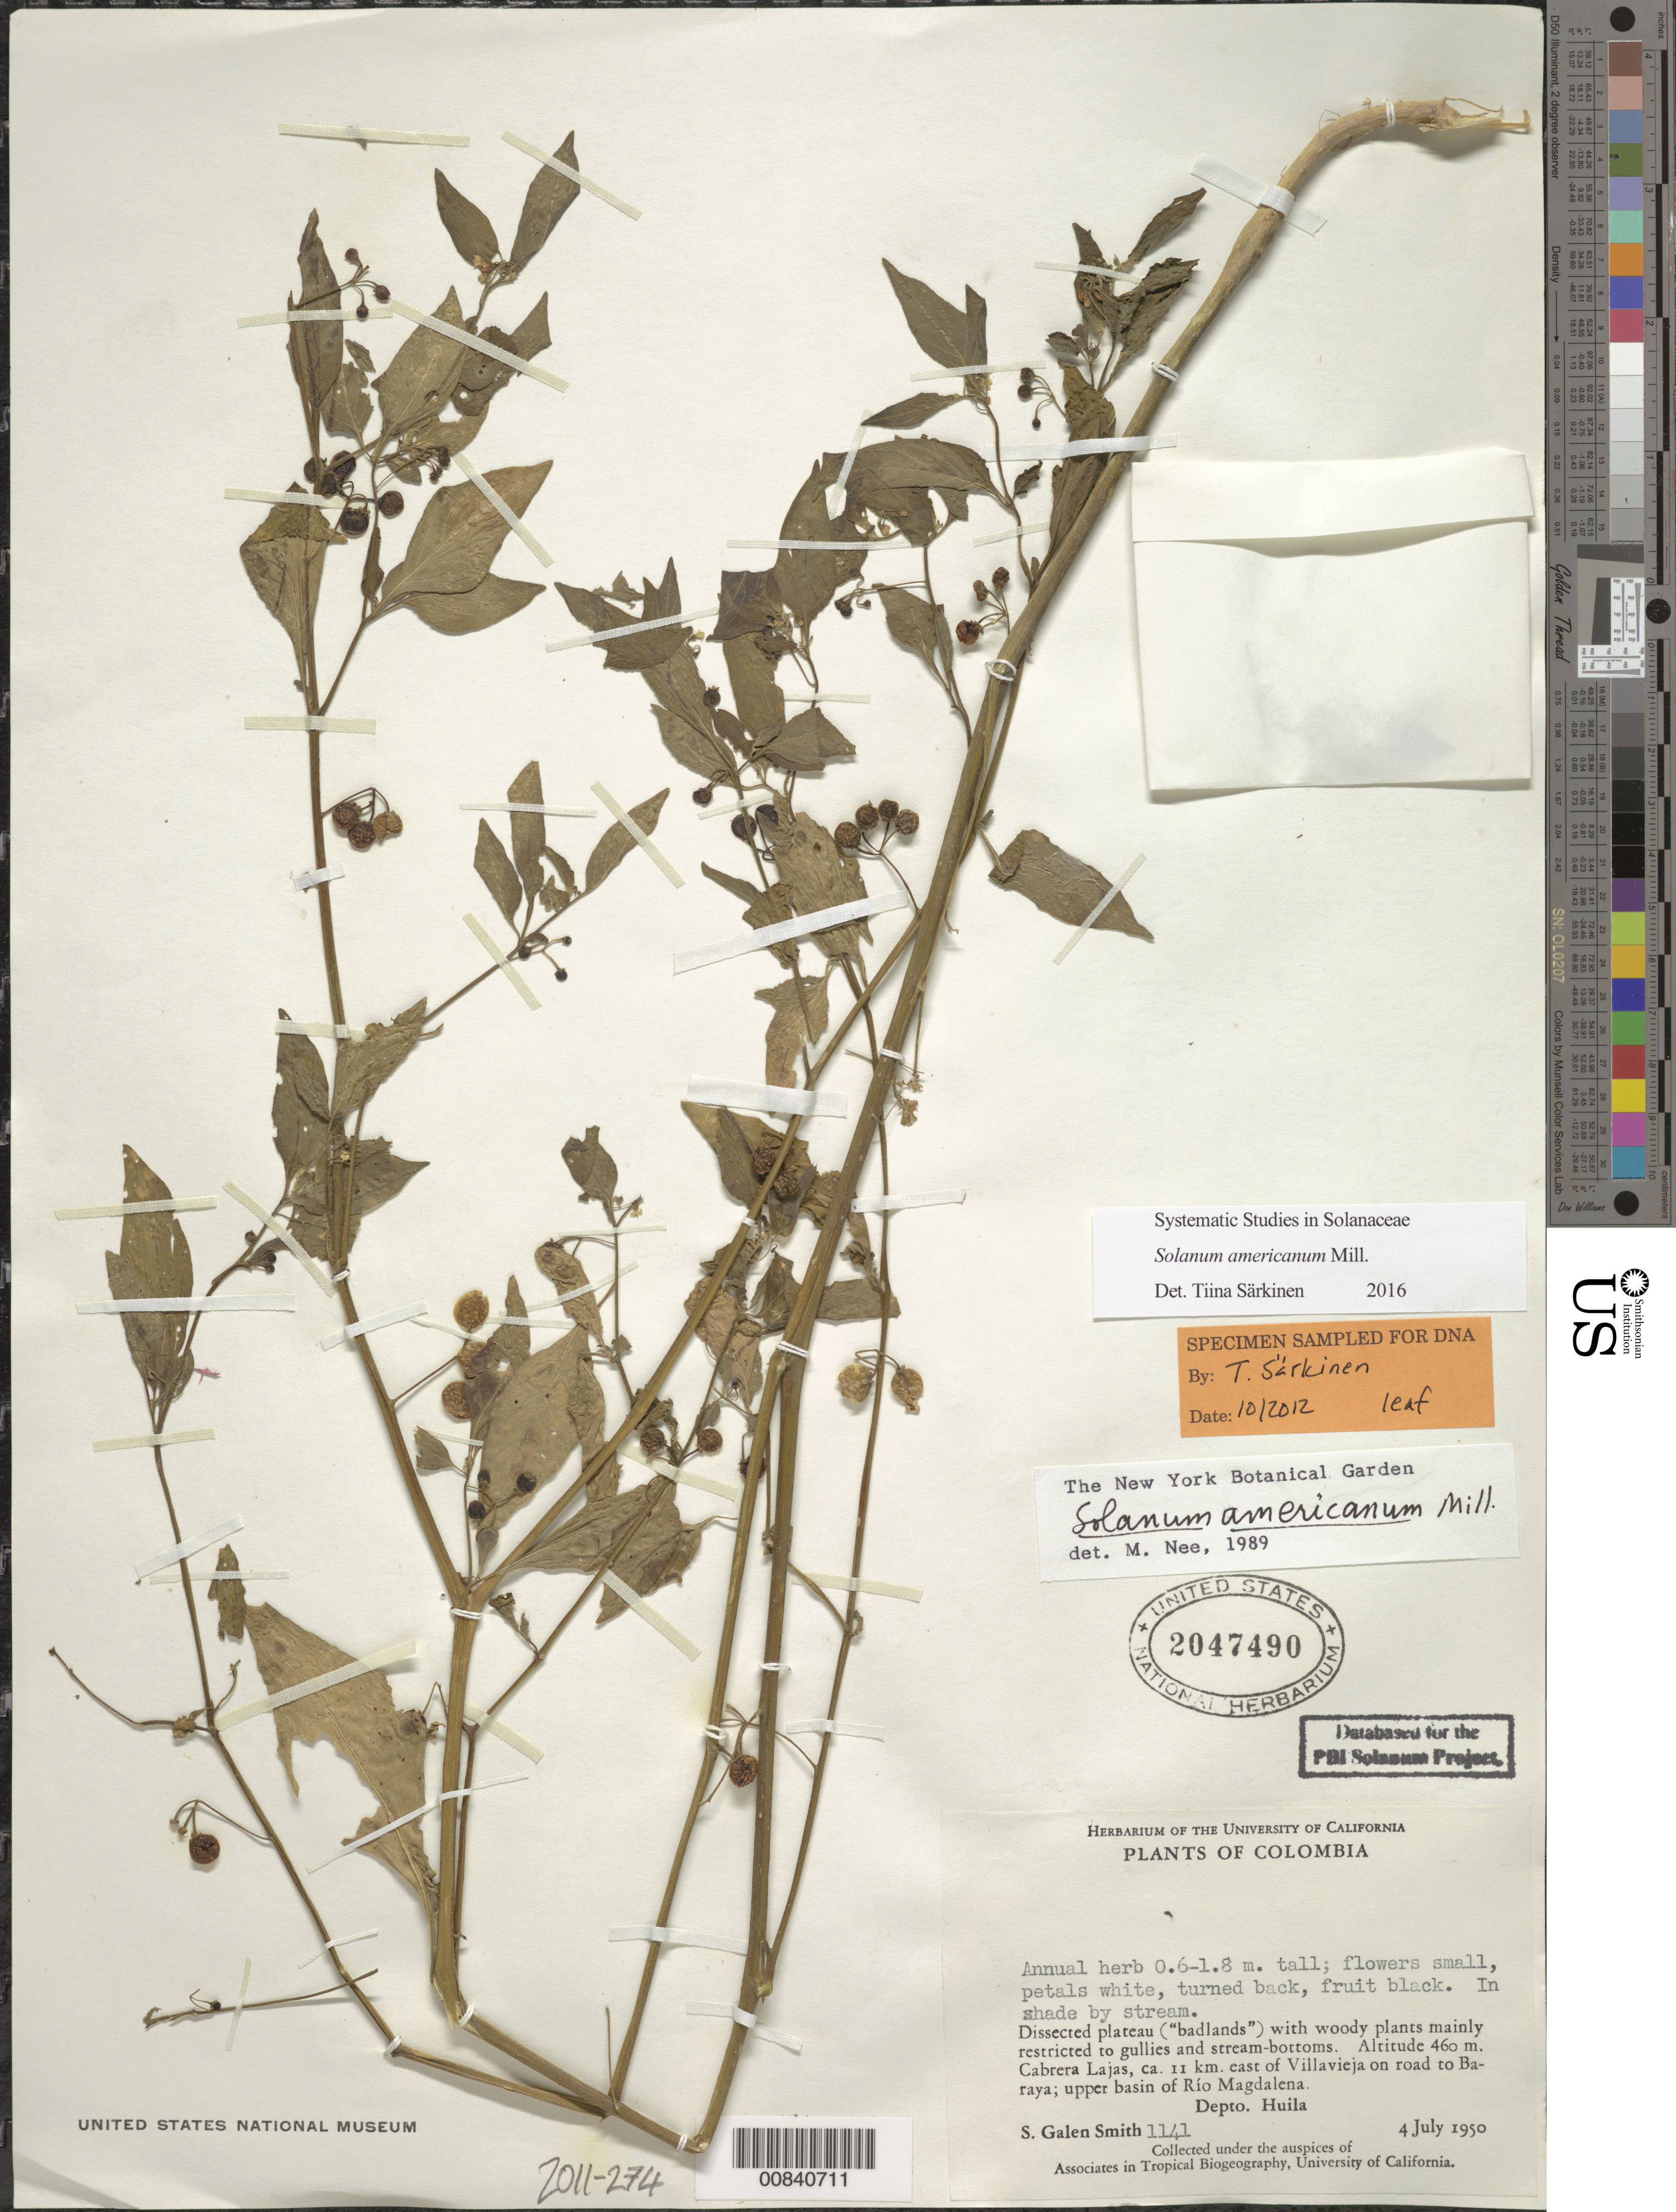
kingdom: Plantae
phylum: Tracheophyta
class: Magnoliopsida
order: Solanales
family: Solanaceae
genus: Solanum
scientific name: Solanum americanum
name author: Mill.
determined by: Nee, Michael H.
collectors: S. G. Smith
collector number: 1141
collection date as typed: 4 Jul 1950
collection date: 1950-07-04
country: Colombia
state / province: Huila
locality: Cabrera Lajas, ca. 11 km. east of Villavieja on road to Baraya; upper basin of Rio Magdalena.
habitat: Dissected plateau ("badlands") with woody plants mainly restricted to gullies and stream-bottoms. In shade by stream.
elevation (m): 460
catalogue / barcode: US 2047490